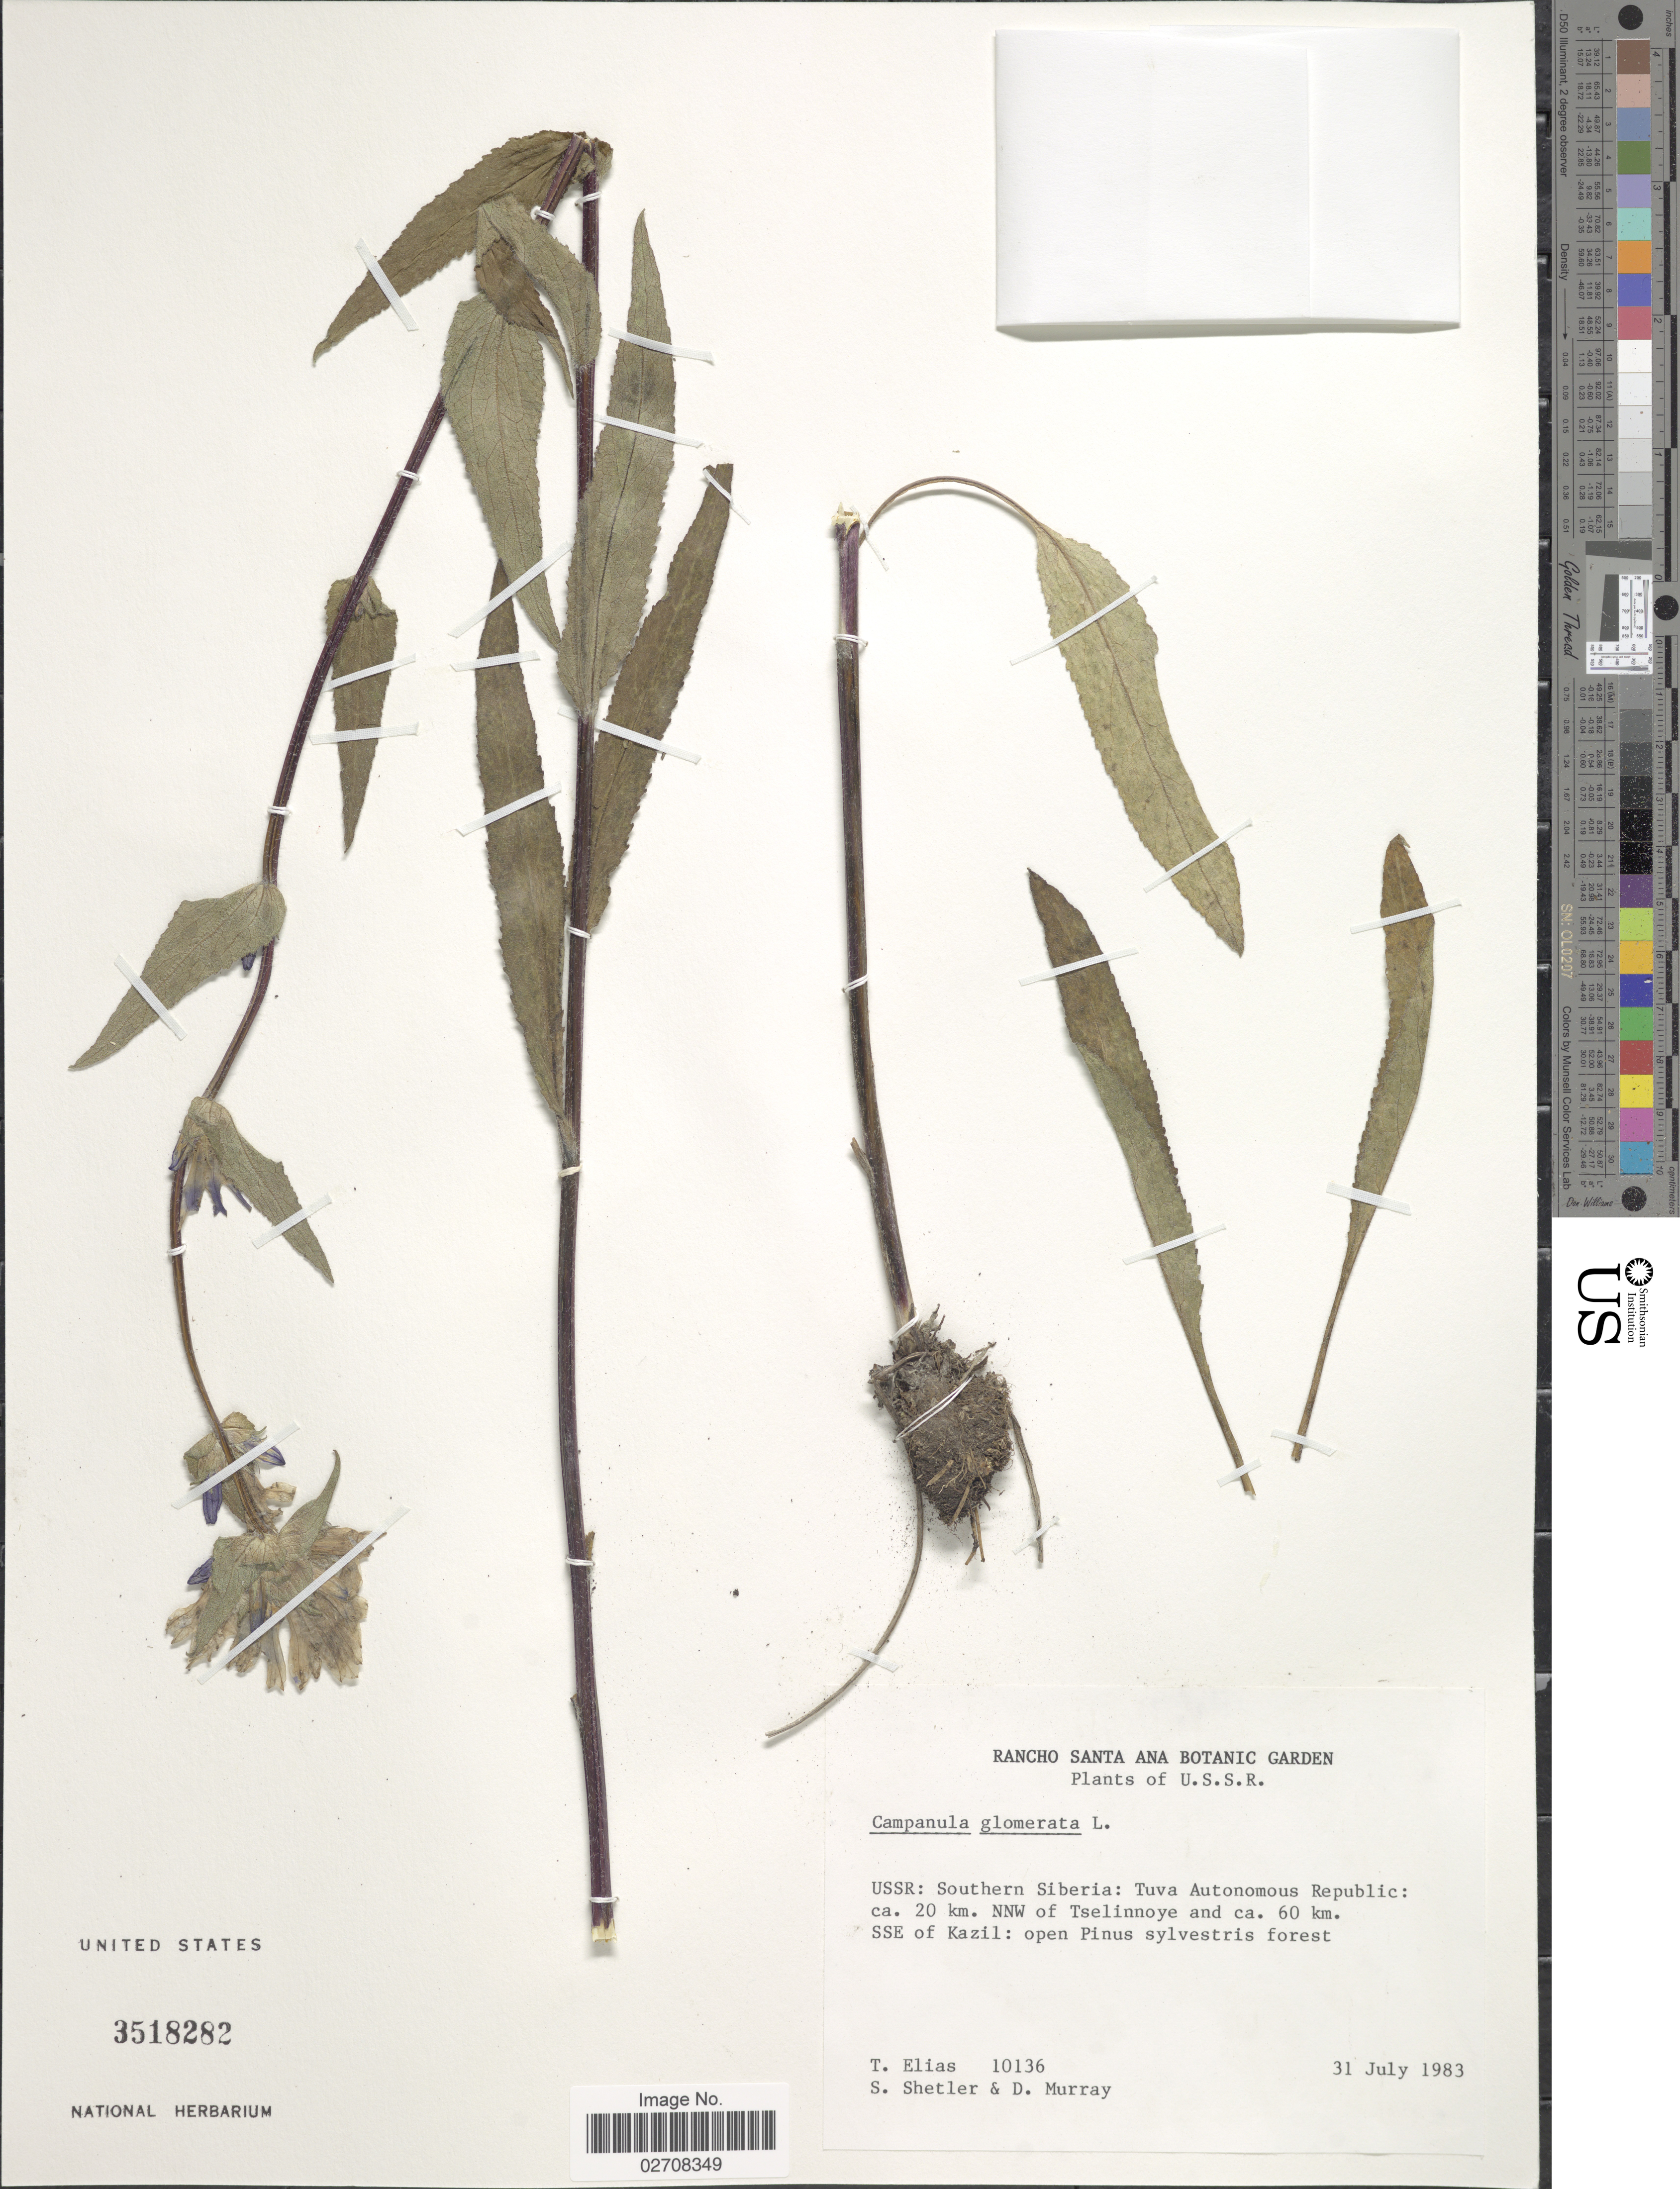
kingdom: Plantae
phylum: Tracheophyta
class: Magnoliopsida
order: Asterales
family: Campanulaceae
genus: Campanula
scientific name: Campanula glomerata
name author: L.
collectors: T. Elias, S. Shetler & D. F. Murray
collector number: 10136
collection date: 1983-07-31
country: Russian Federation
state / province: Tuva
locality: U.S.S.R. USSR: Southern Siberia: Tuva Autonomous Republic: ca. 20 km. NNW of Tselinnoye and ca. 60 km. SSE of Kazil.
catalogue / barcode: US 3518282